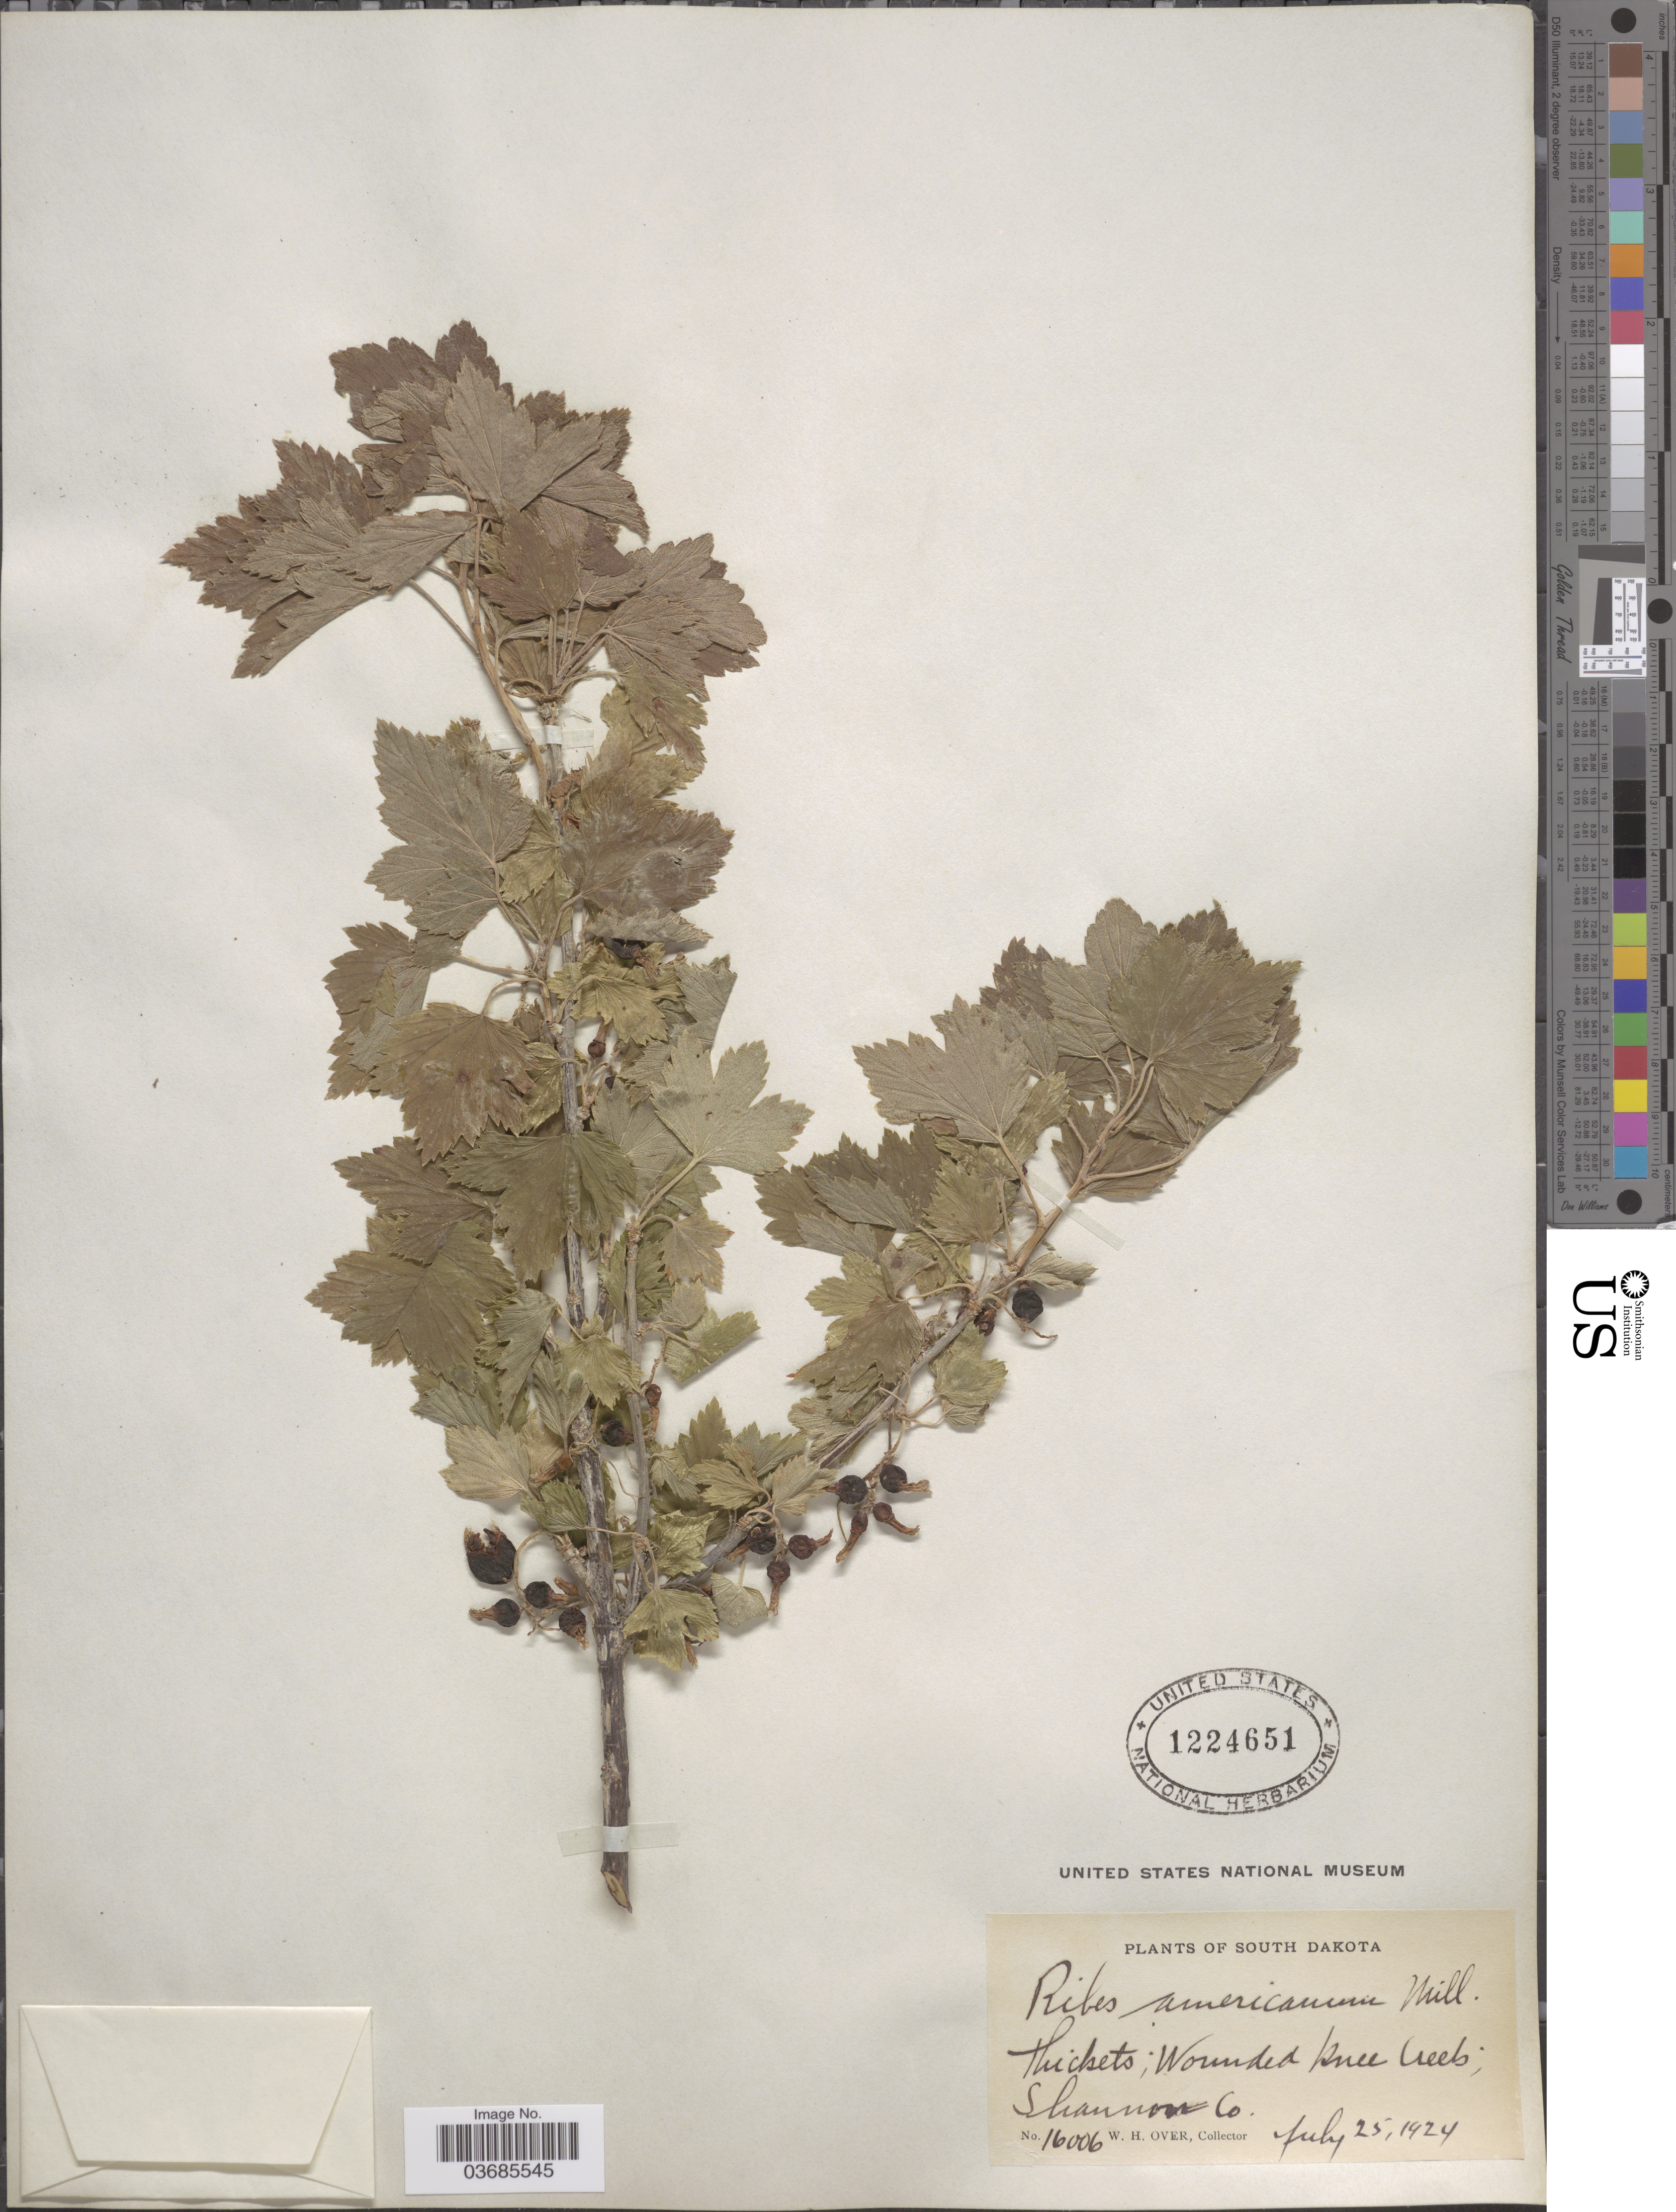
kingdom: Plantae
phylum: Tracheophyta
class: Magnoliopsida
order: Saxifragales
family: Grossulariaceae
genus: Ribes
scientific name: Ribes americanum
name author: Mill.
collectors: W. Over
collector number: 16006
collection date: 1924-07-25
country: United States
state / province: South Dakota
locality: Wounded Knee Creek; Shannon Co.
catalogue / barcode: US 1224651